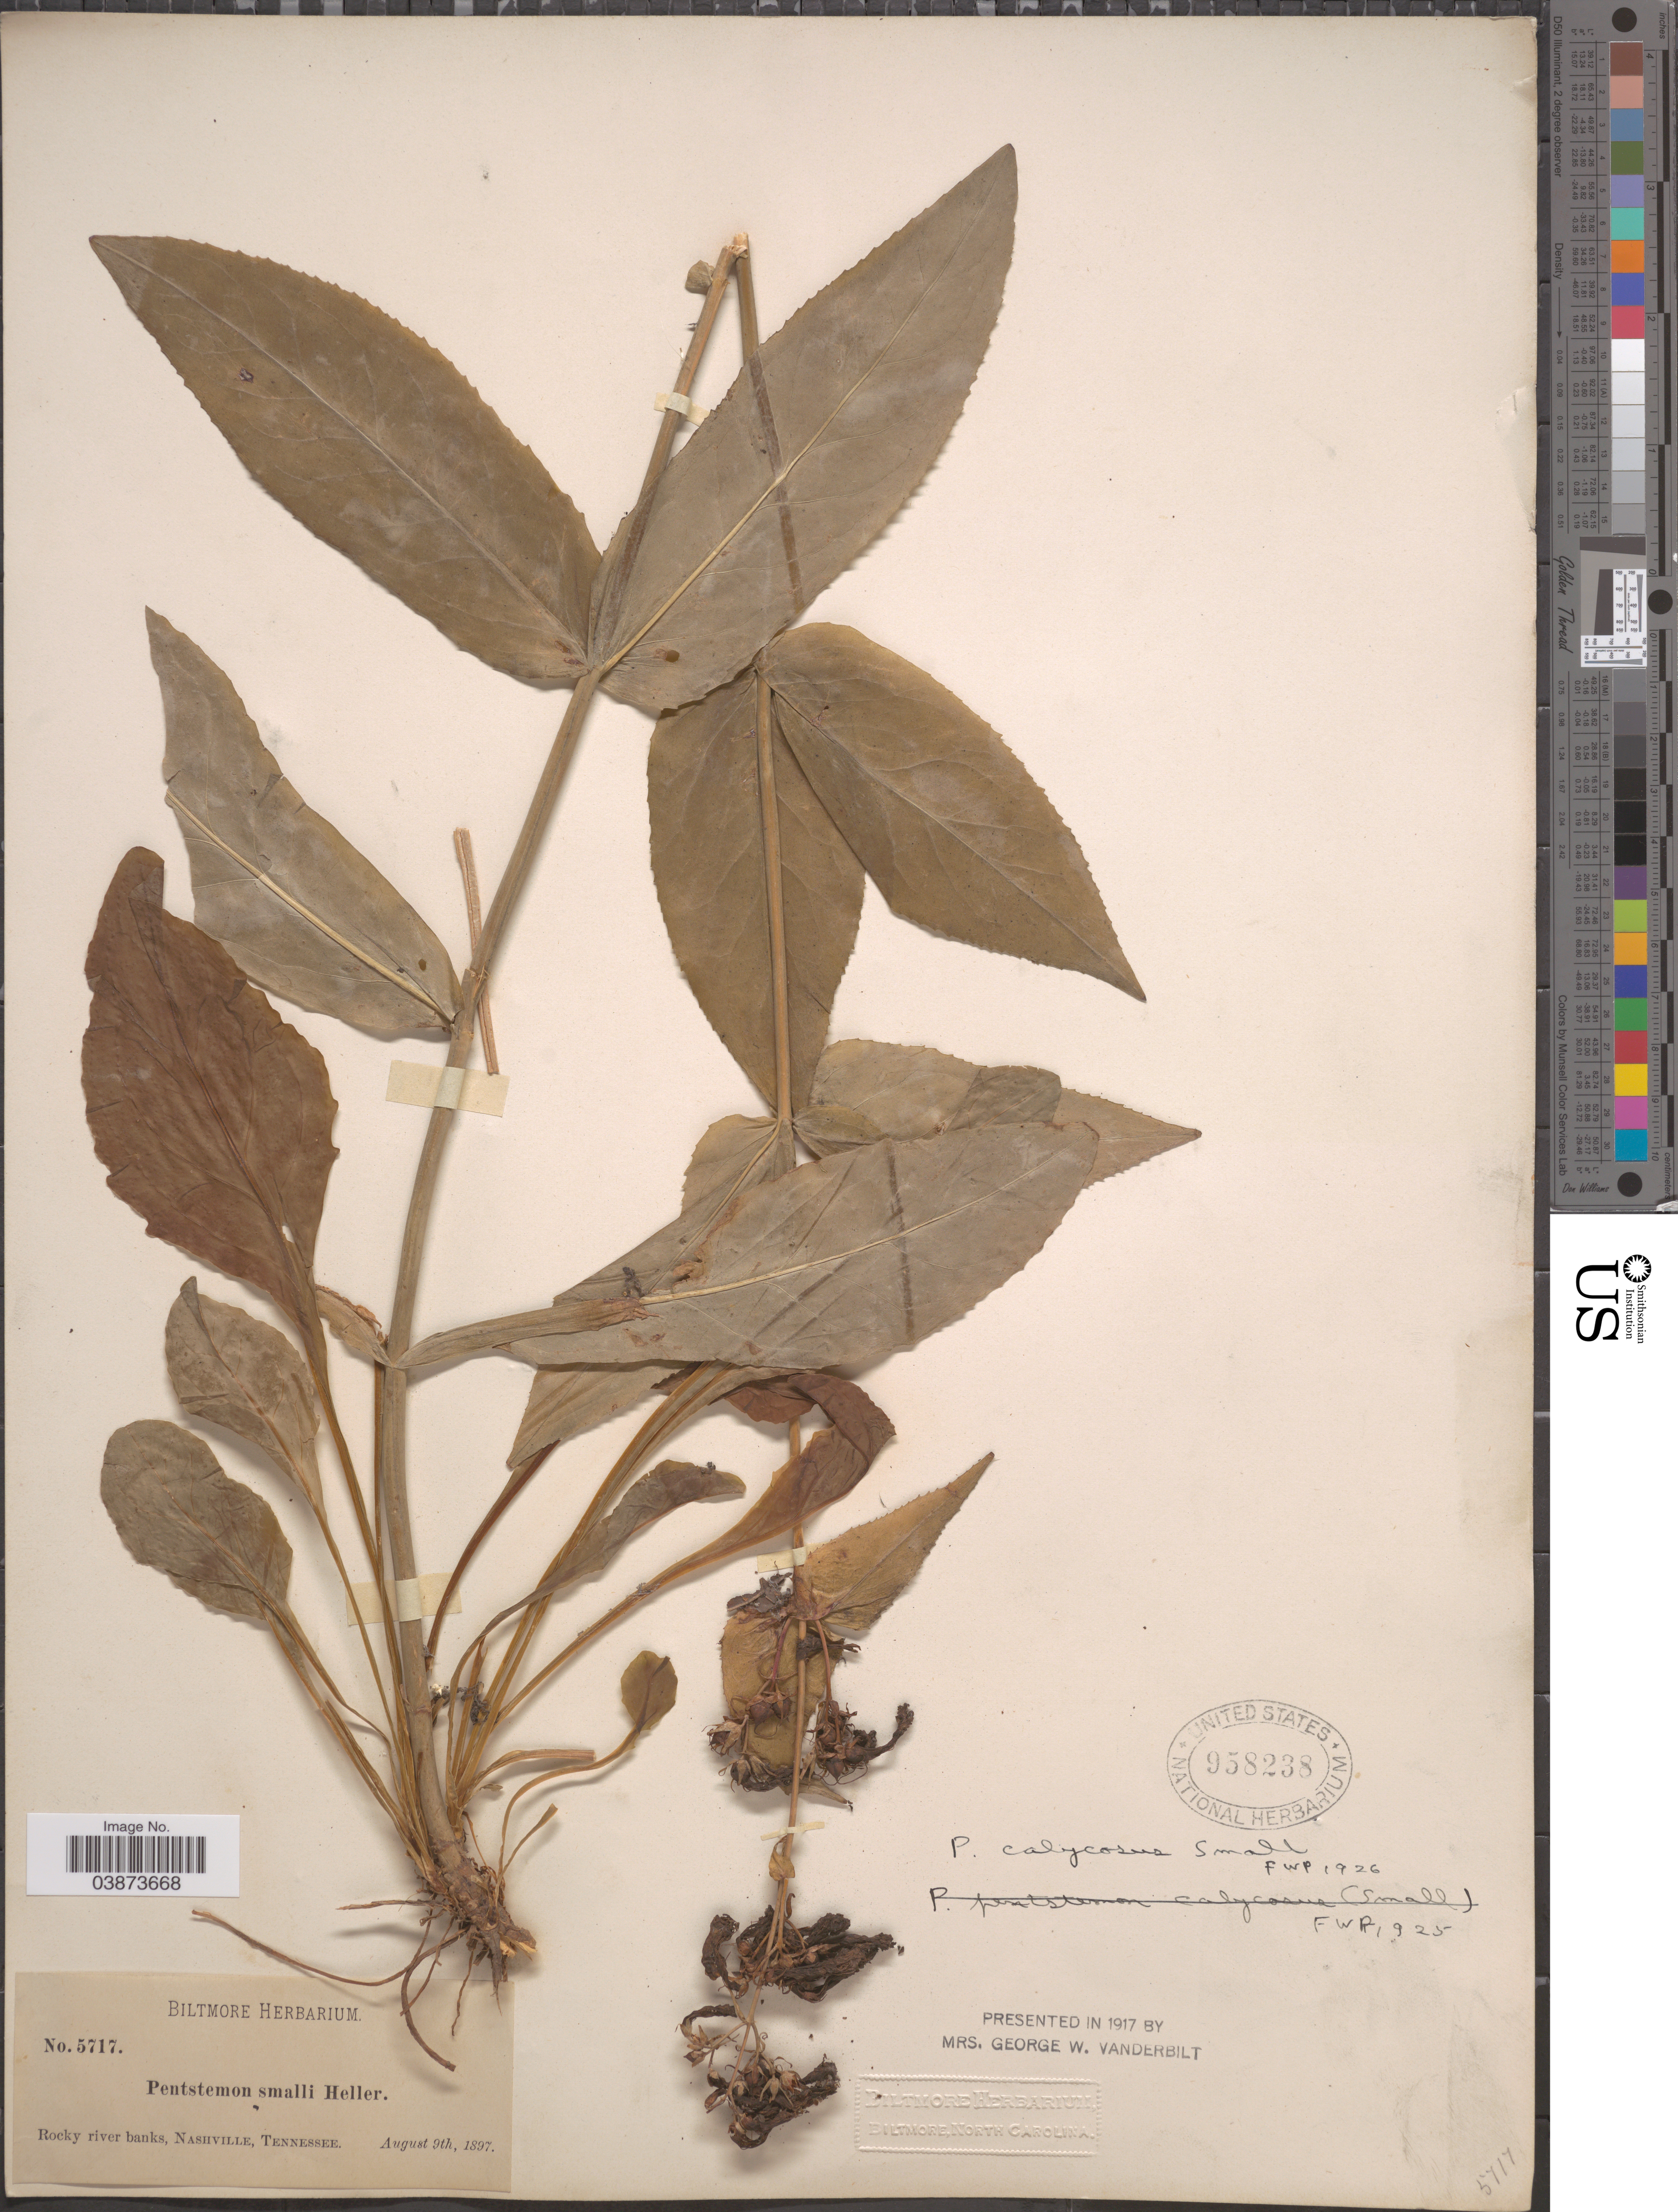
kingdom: Plantae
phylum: Tracheophyta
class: Magnoliopsida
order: Lamiales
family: Plantaginaceae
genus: Penstemon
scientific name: Penstemon calycosus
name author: Small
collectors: ex herb. Biltmore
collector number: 5717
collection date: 1897-08-09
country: United States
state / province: Tennessee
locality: Rocky river banks, Nashville.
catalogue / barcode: US 958238